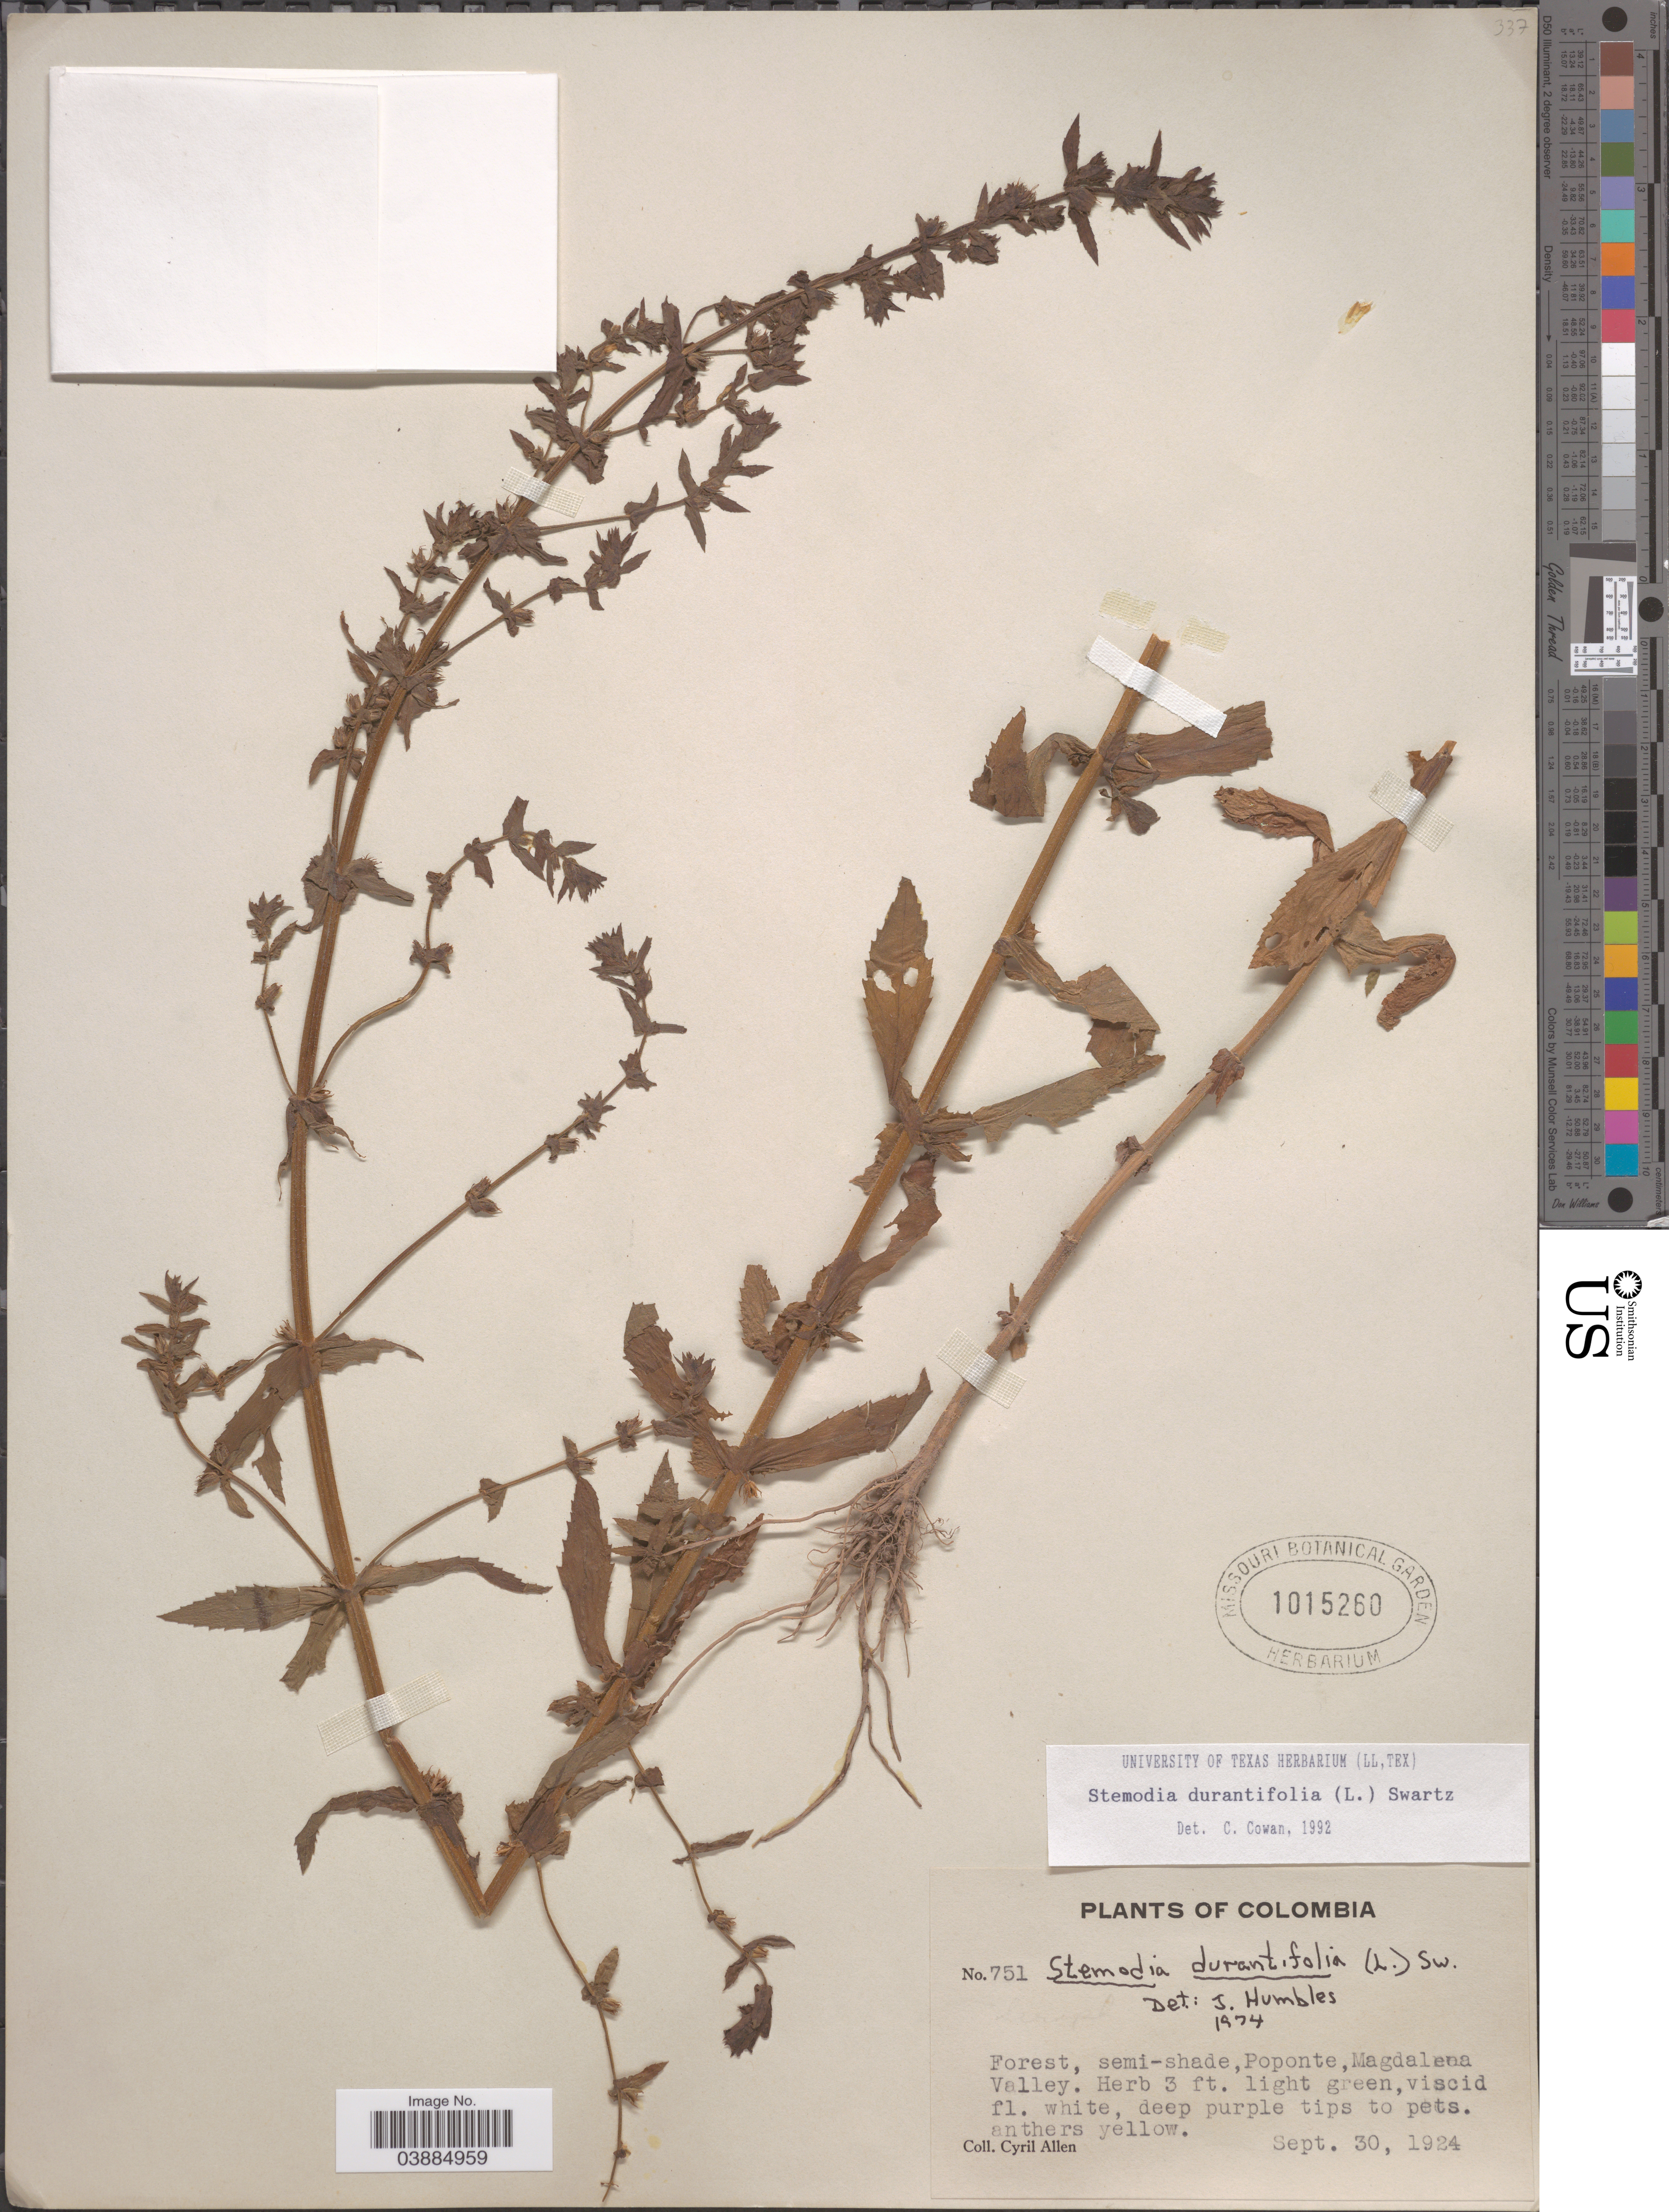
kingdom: Plantae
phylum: Tracheophyta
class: Magnoliopsida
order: Lamiales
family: Plantaginaceae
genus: Stemodia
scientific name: Stemodia durantifolia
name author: (L.) Sw.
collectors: C. Allen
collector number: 751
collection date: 1924-09-30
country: Colombia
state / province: Magdalena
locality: Forest, semi-shade, Poponte, Magdalena Valley.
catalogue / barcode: US 1015260